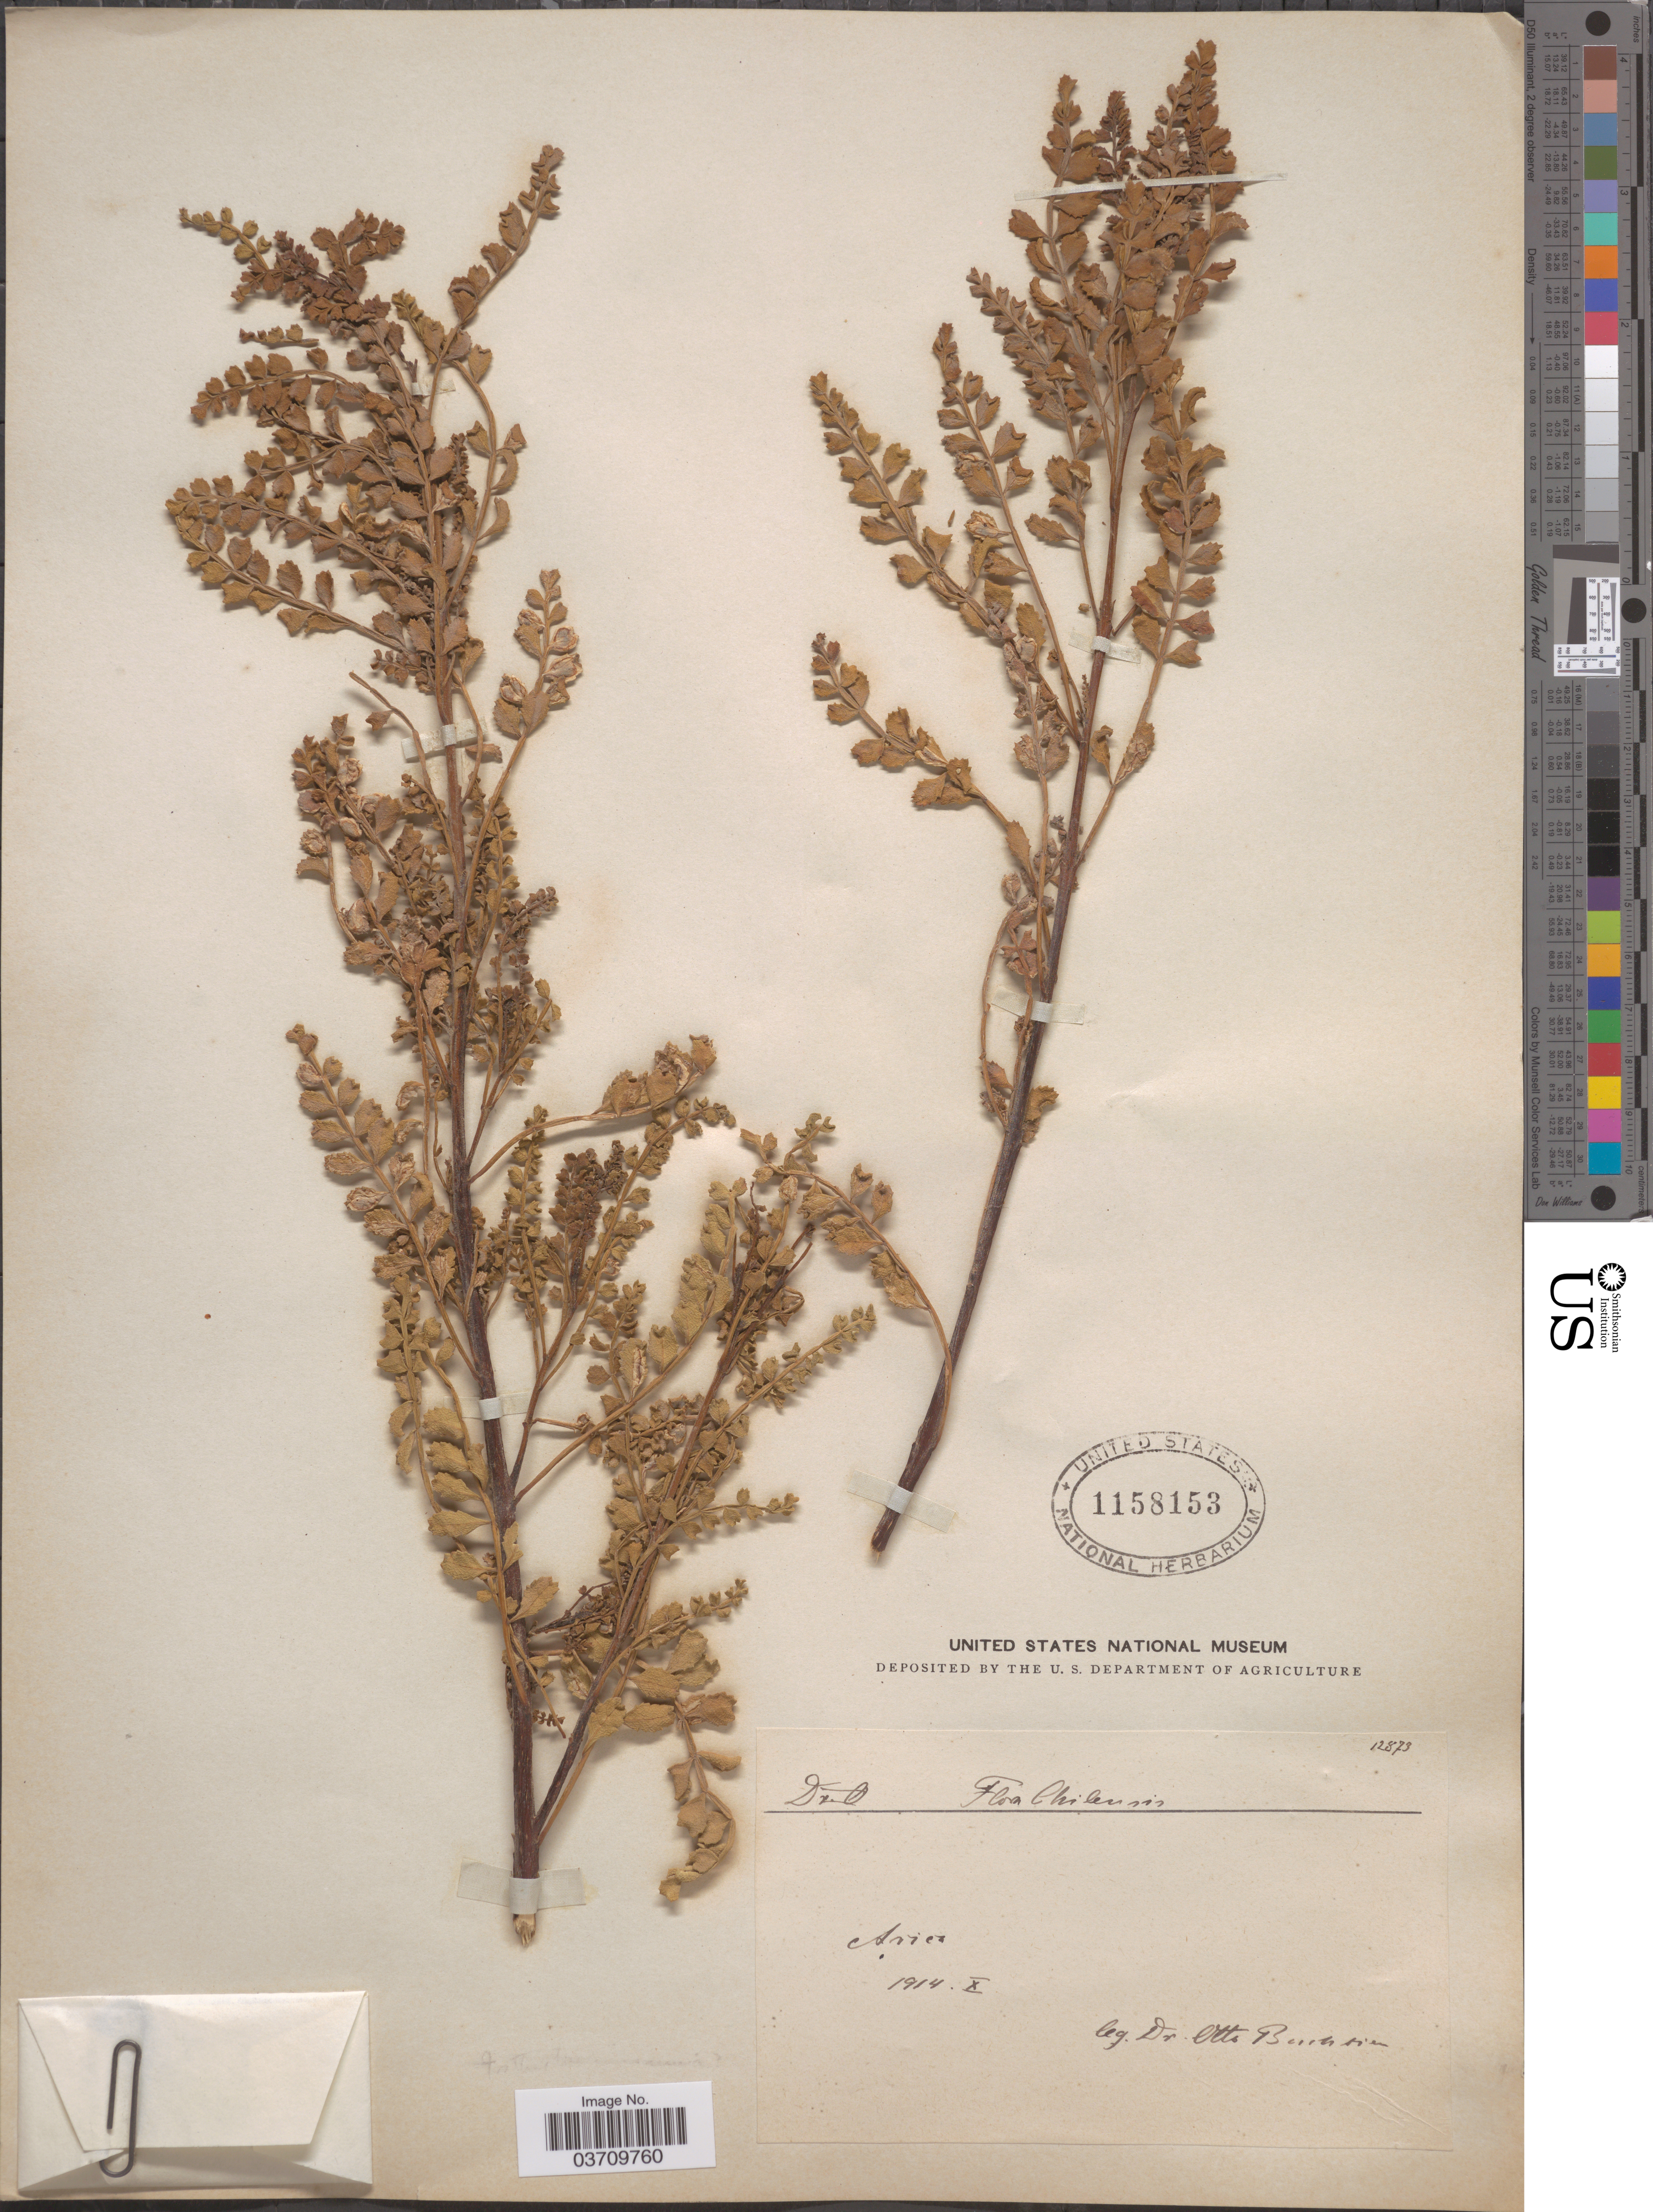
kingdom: Plantae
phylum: Tracheophyta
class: Magnoliopsida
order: Rosales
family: Rosaceae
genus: Acaena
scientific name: Acaena sp.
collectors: O. Buchtien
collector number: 12873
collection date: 1914-10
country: Chile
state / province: Arica y Parinacota (XV)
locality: Arica.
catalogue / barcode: US 1158153